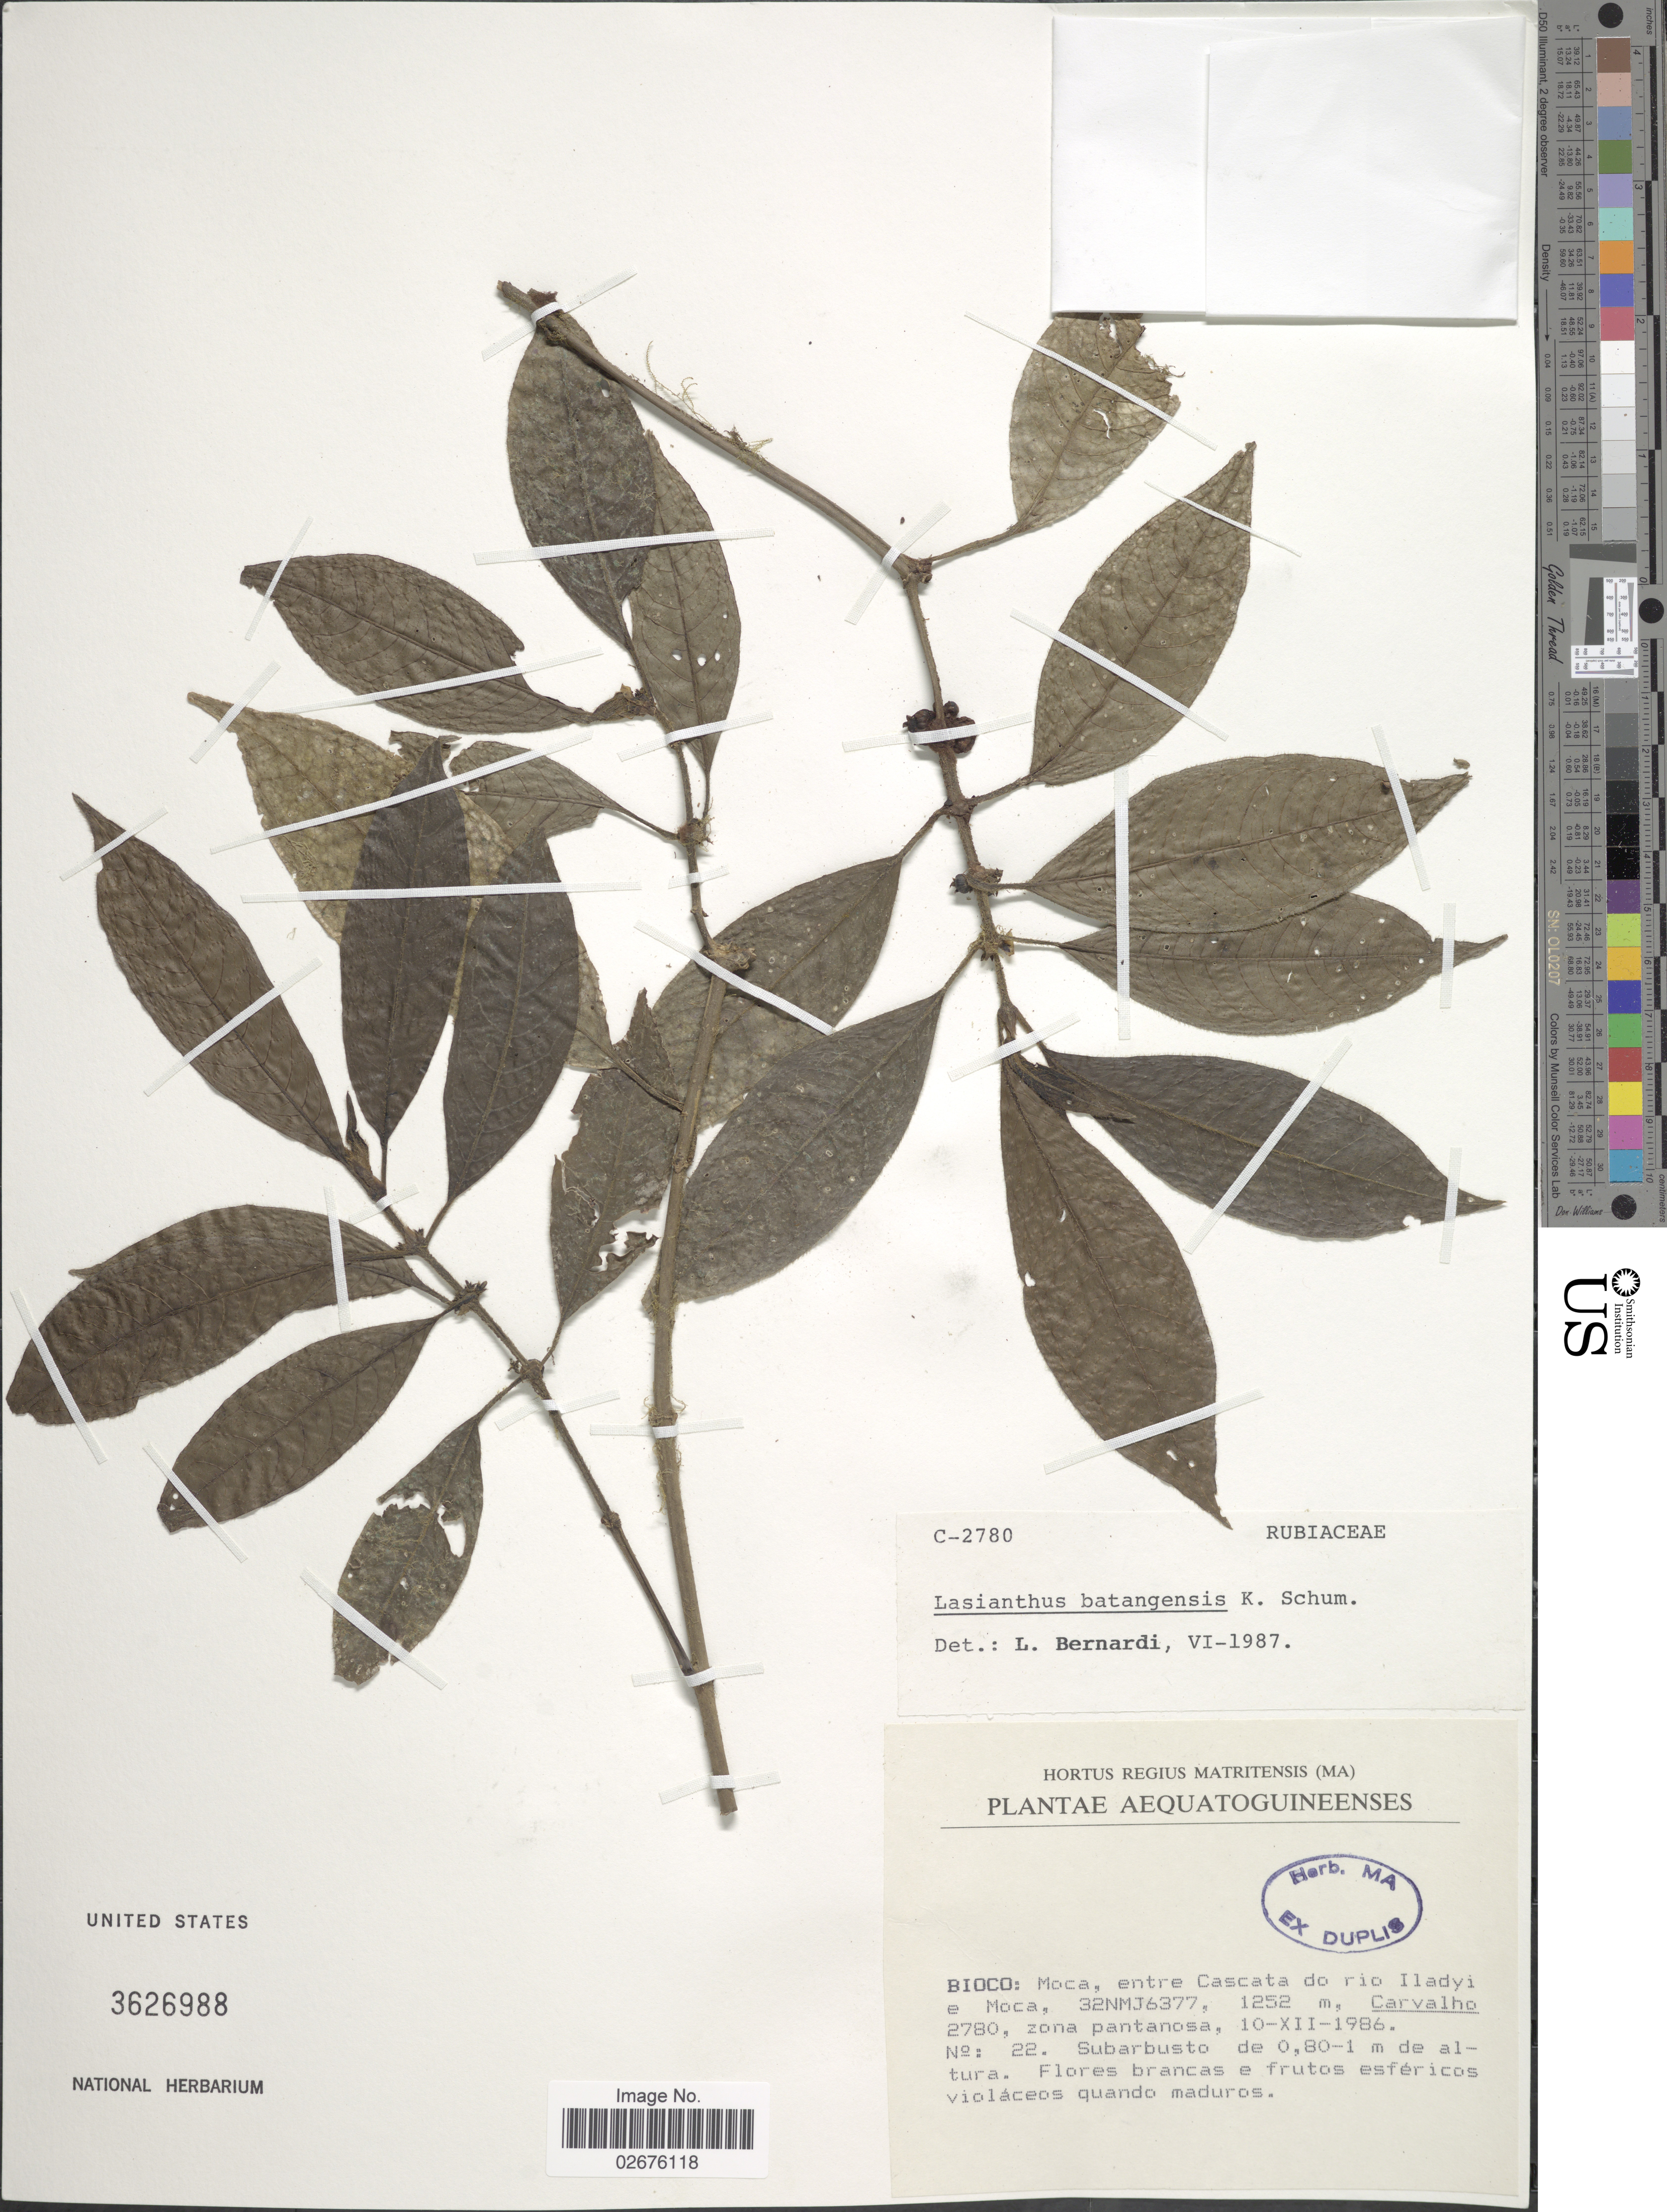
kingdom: Plantae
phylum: Tracheophyta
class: Magnoliopsida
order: Gentianales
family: Rubiaceae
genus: Lasianthus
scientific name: Lasianthus batangensis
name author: K. Schum.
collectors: Carvalho, --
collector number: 22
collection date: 1986-12-10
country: Equatorial Guinea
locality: Bioco: Moca, entre Cascata do rio Iladyi e Moca, 32NMJ6377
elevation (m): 1252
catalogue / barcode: US 3626988